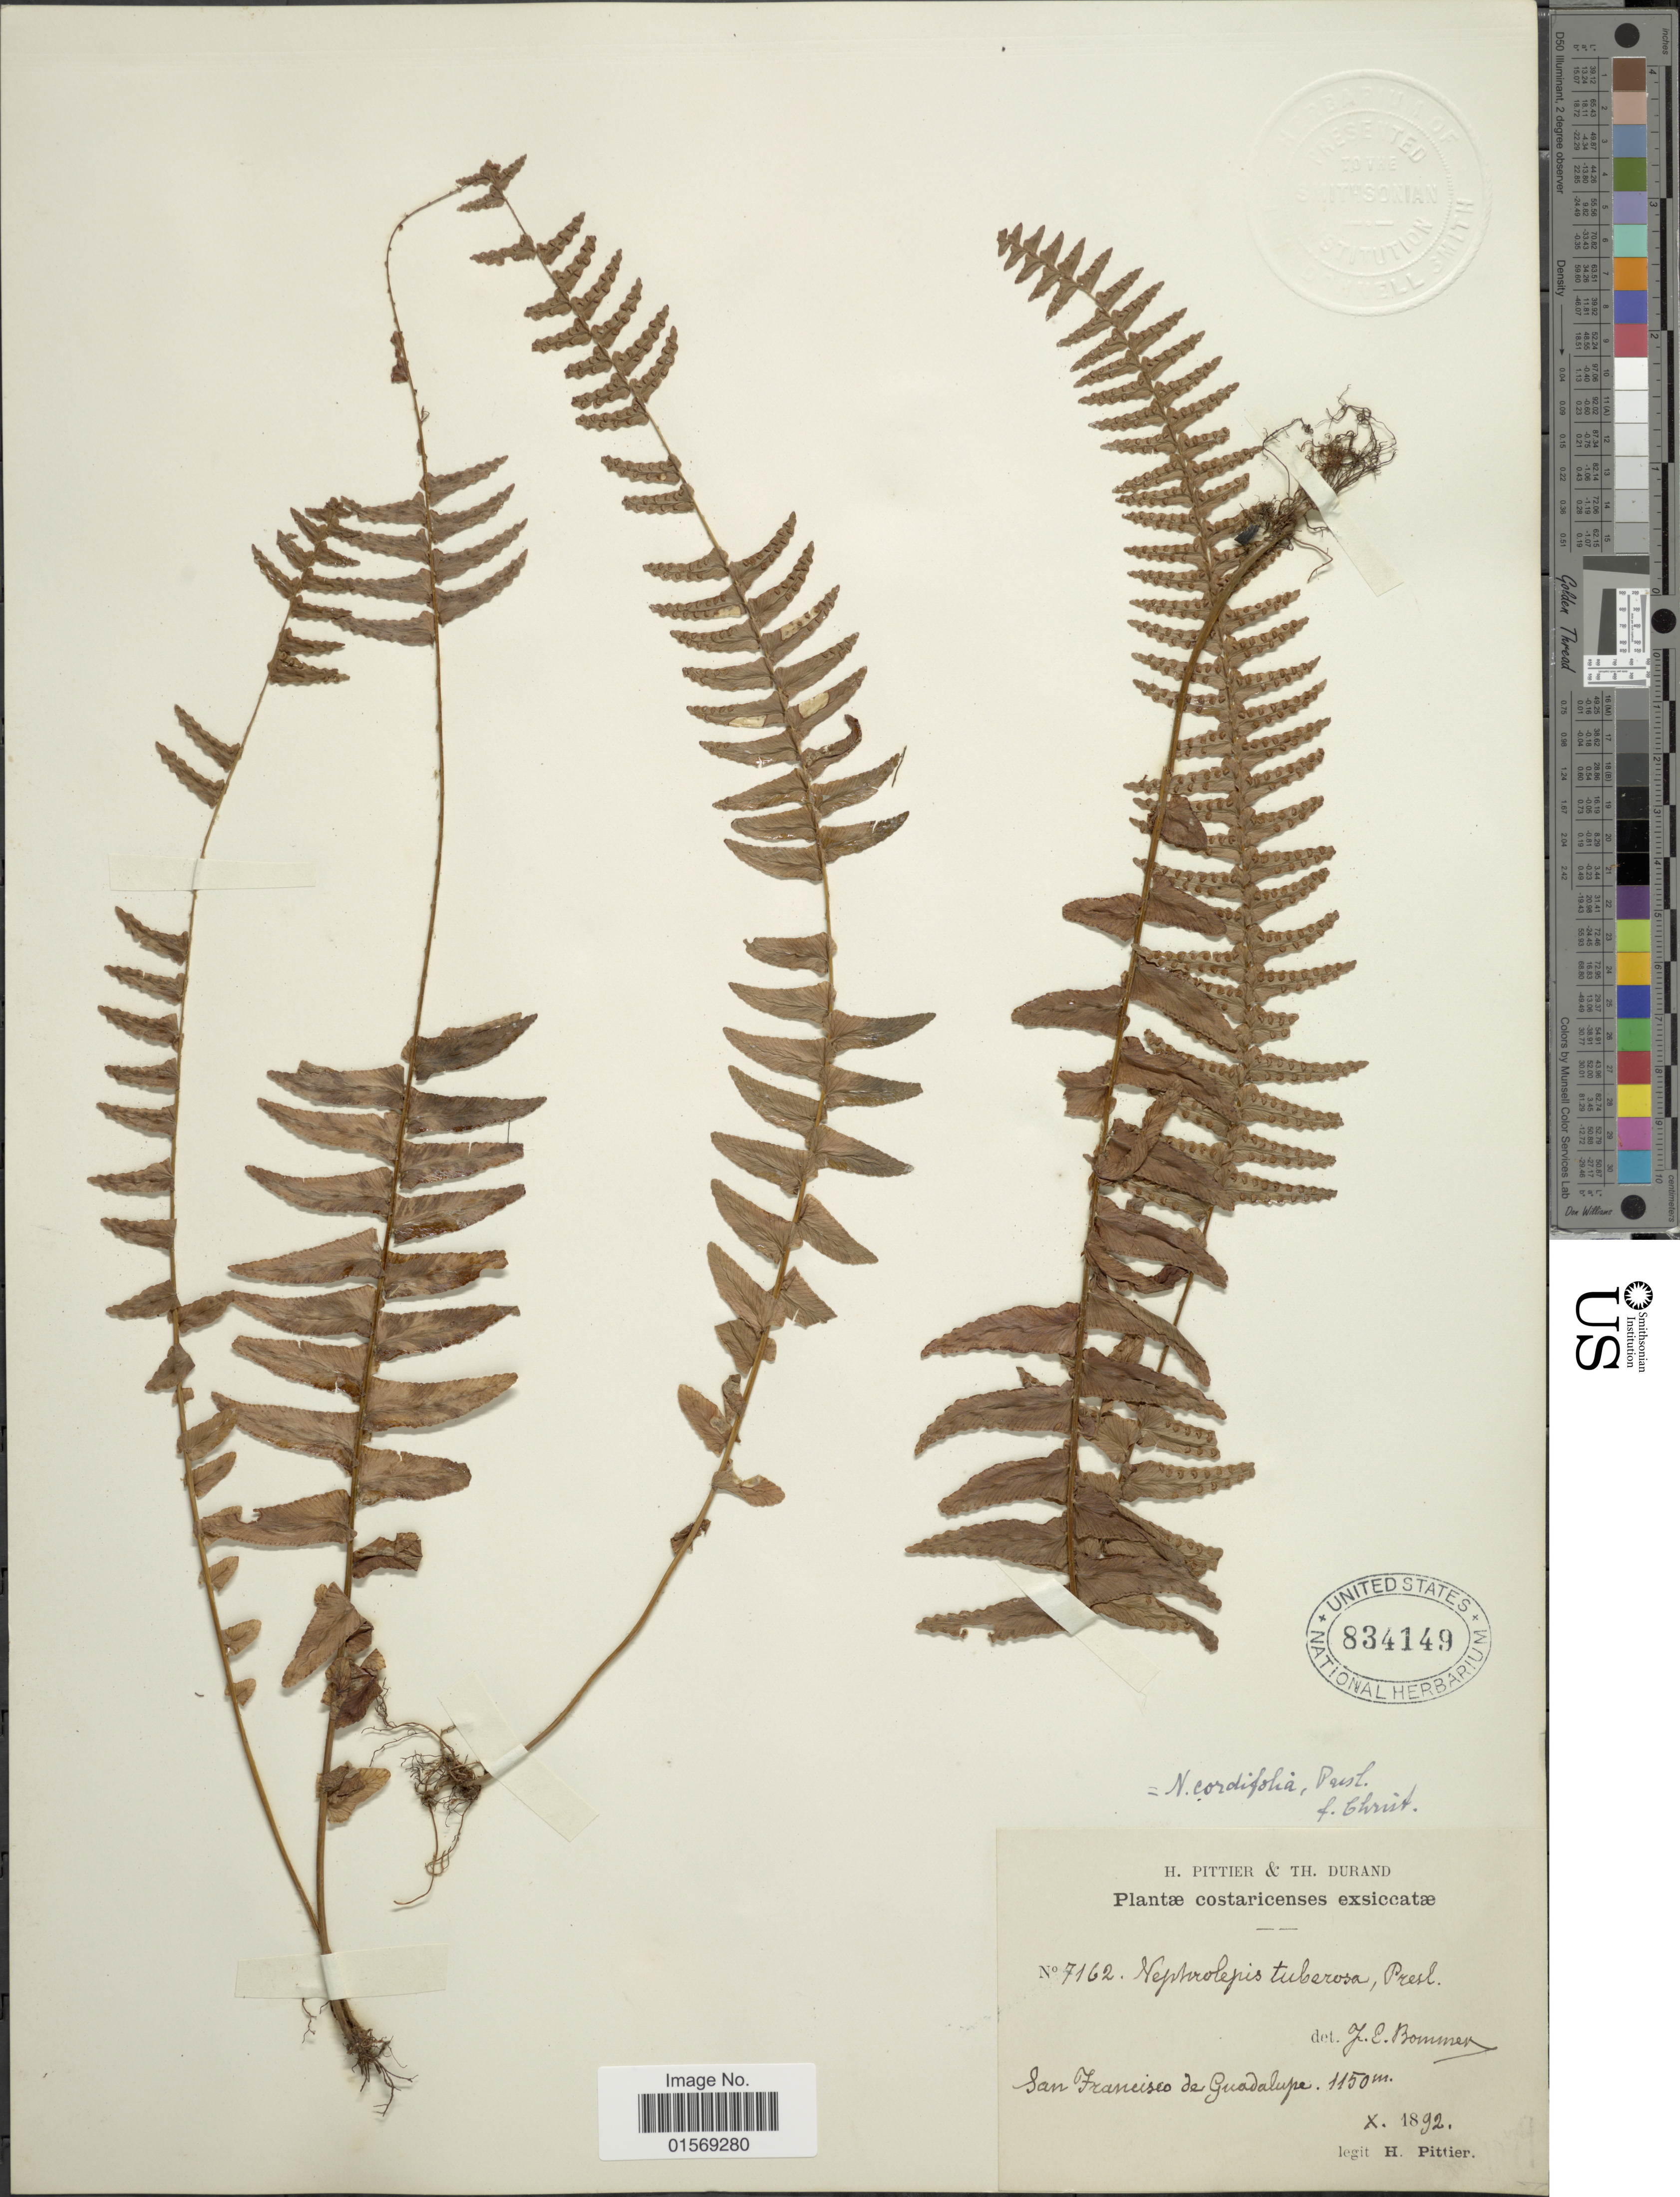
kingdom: Plantae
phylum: Tracheophyta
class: Polypodiopsida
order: Polypodiales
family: Nephrolepidaceae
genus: Nephrolepis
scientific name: Nephrolepis undulata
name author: J. Sm.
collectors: H. F. Pittier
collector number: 7162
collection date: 1892-10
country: Costa Rica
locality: San Francisco de Guadalupe.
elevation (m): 1150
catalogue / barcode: US 834149